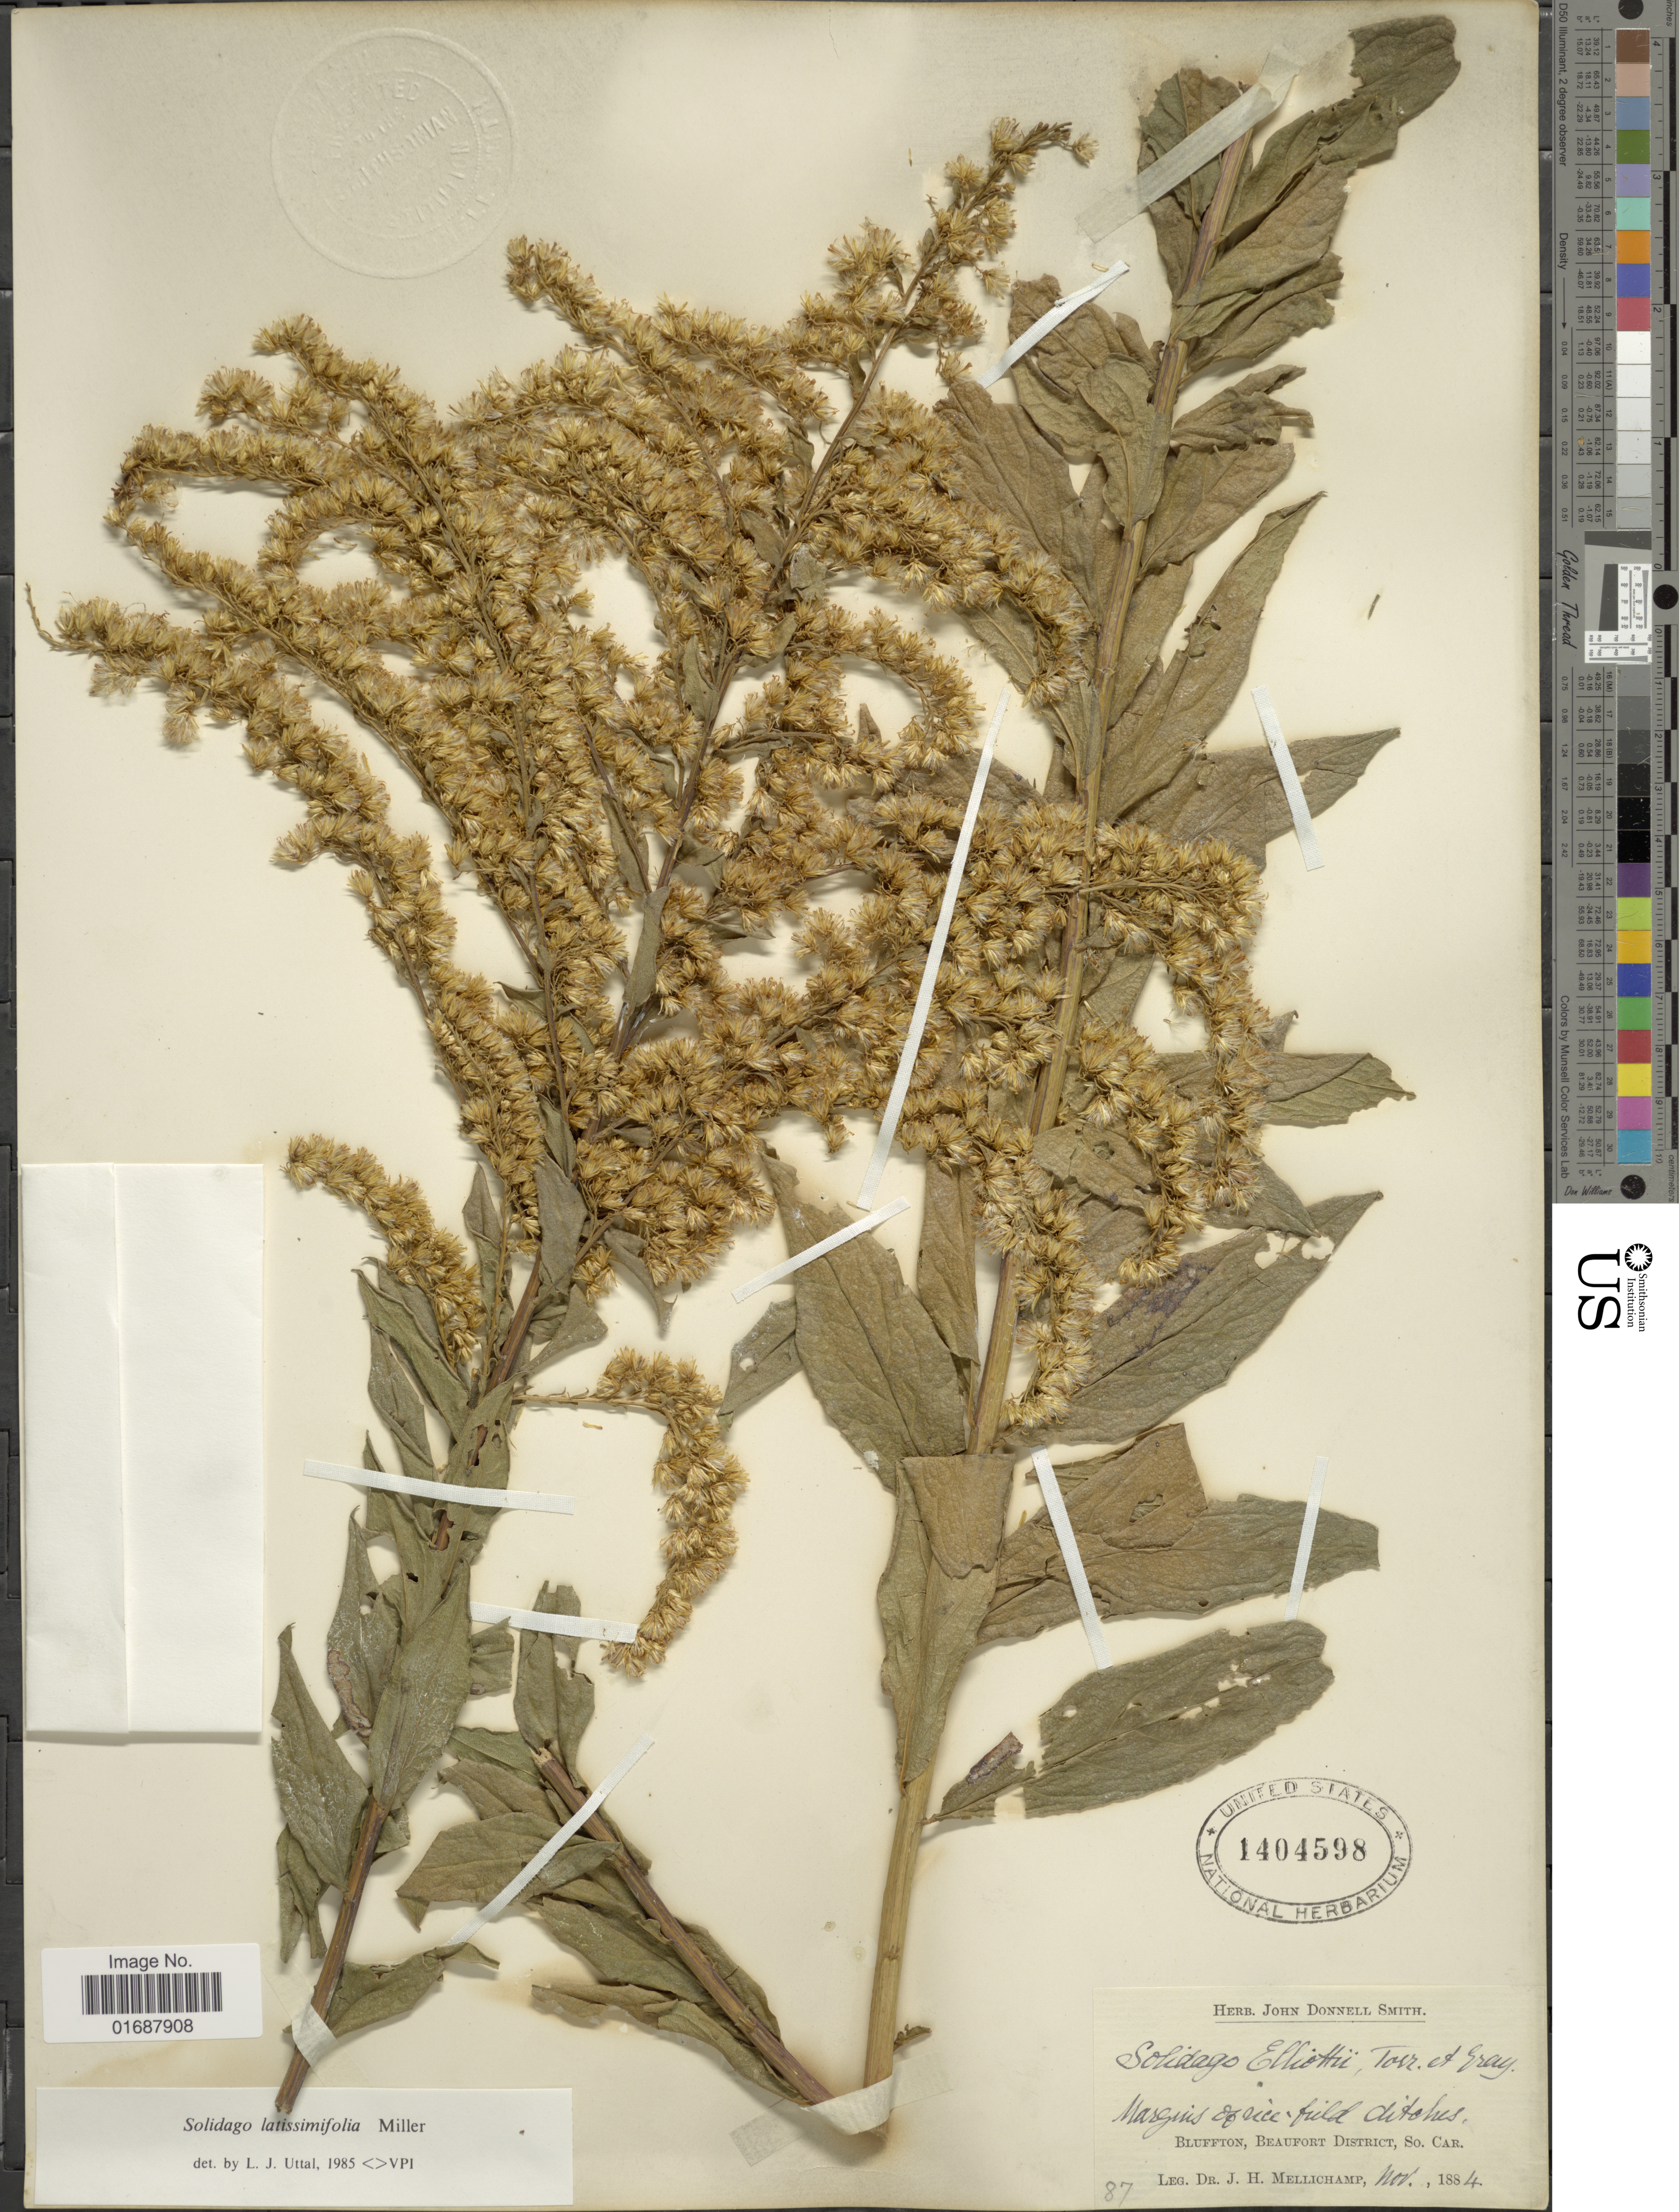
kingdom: Plantae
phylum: Tracheophyta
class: Magnoliopsida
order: Asterales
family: Asteraceae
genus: Solidago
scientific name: Solidago latissimifolia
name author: Mill.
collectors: J. H. Mellichamp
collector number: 87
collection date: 1884-11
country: United States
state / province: South Carolina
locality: Bluffton, Beaufort District, Margins of rice field.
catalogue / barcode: US 1404598